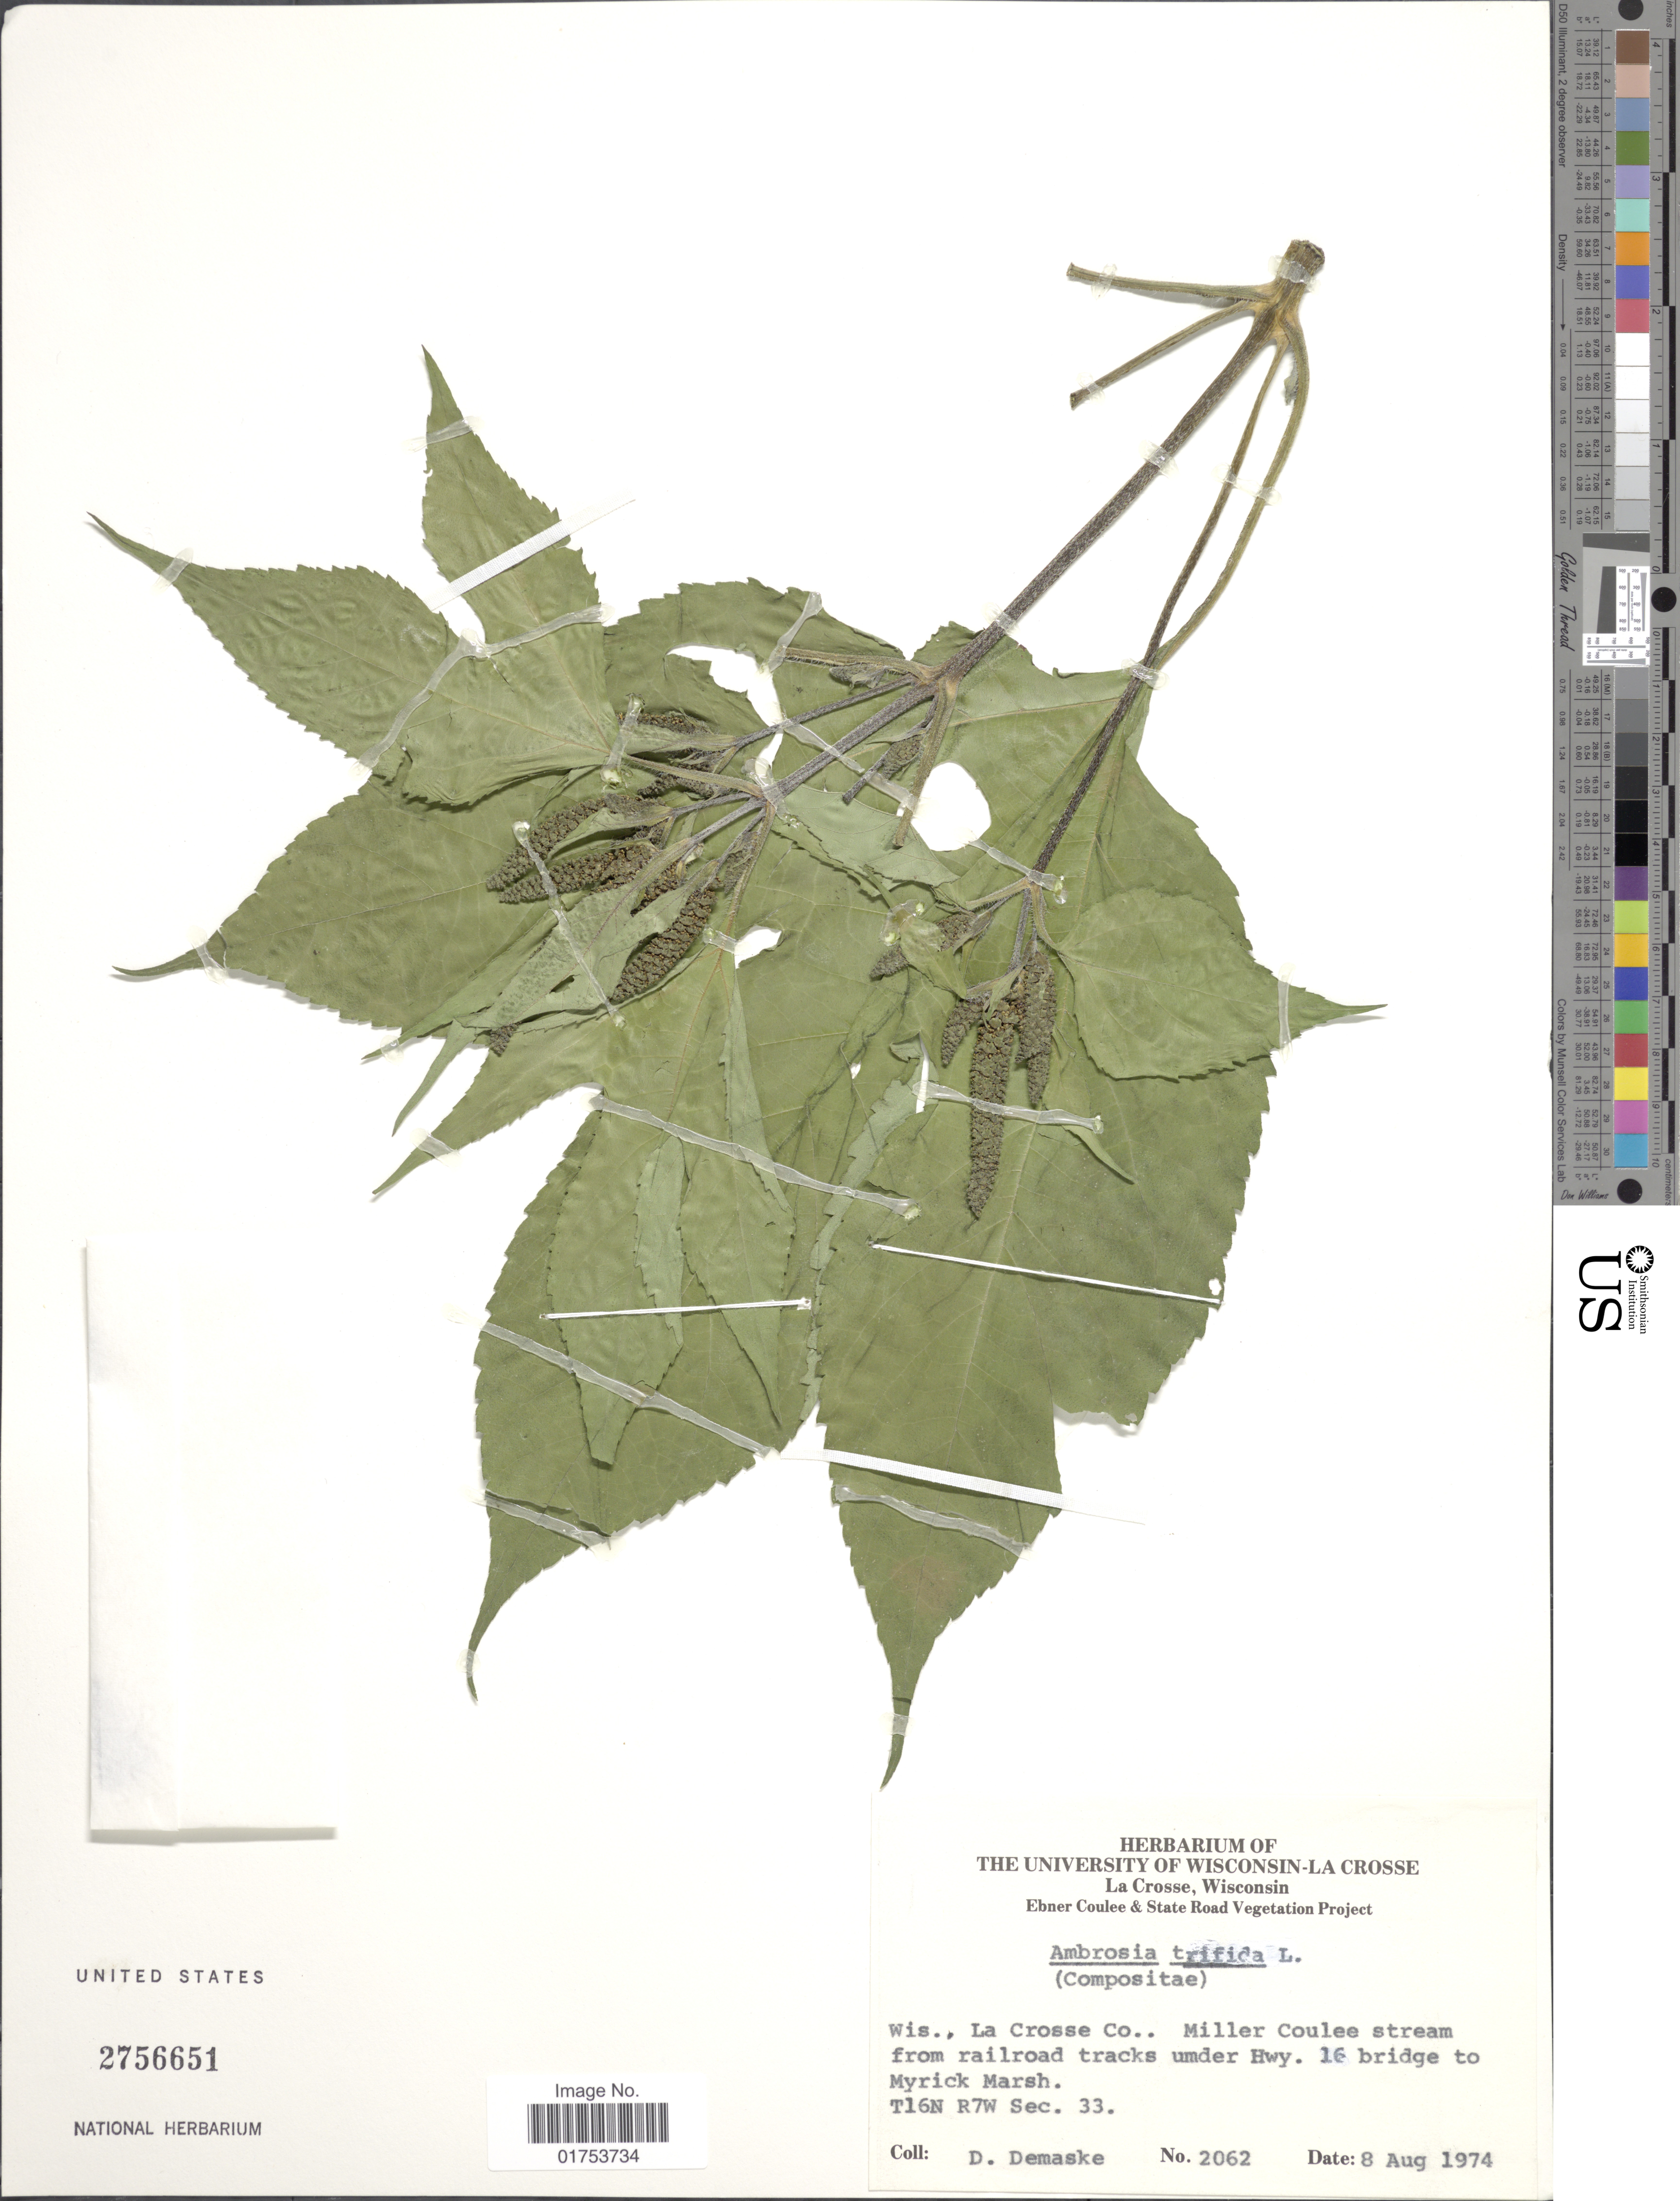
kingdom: Plantae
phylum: Tracheophyta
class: Magnoliopsida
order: Asterales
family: Asteraceae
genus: Ambrosia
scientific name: Ambrosia trifida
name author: L.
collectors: D. Demaske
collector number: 2062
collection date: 1974-08-08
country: United States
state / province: Wisconsin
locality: Wis., La Crosse Co., Miller Coulee stream from railroad tracks under Hwy. 16 bridge to Myrick Marsh, T16N R7W Sec. 33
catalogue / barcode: US 2756651